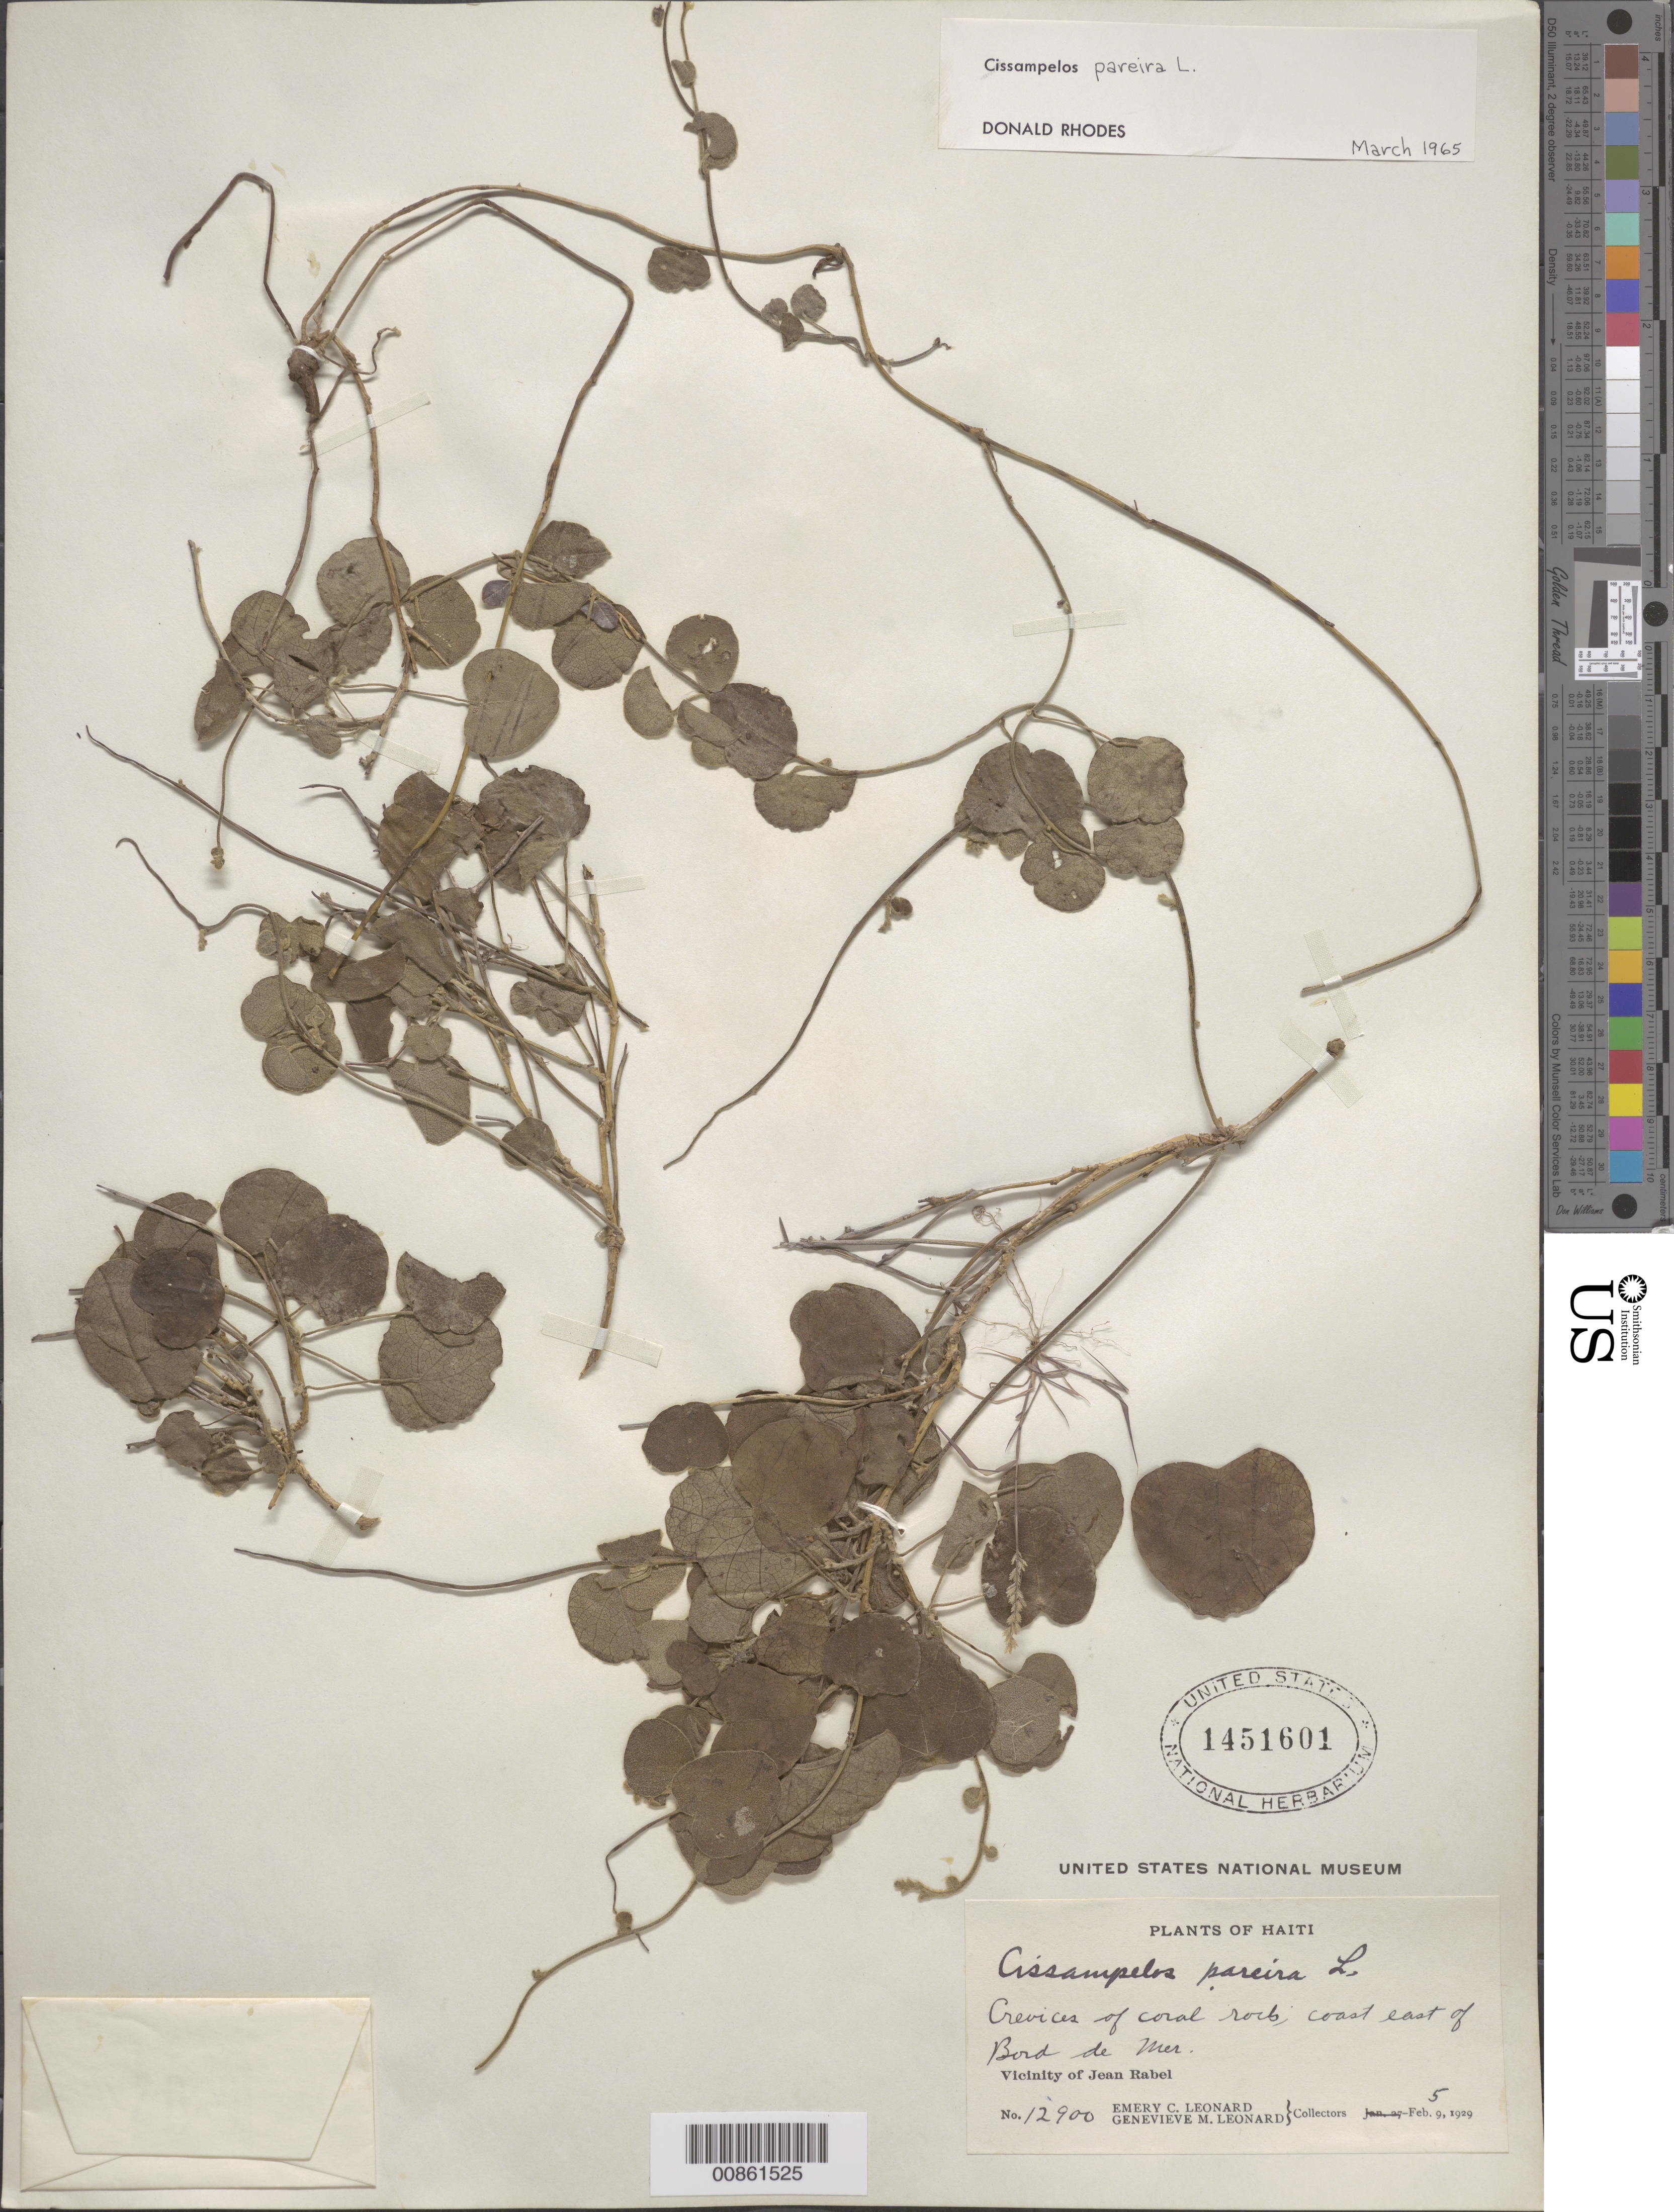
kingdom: Plantae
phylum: Tracheophyta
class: Magnoliopsida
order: Ranunculales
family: Menispermaceae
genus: Cissampelos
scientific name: Cissampelos pareira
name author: L.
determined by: Rhodes, D.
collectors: E. C. Leonard & G. M. Leonard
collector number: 12900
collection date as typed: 05 Feb 1929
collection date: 1929-02-05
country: Haiti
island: Hispaniola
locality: Vicinity of Jean Rabel; coast east of Bord du Mer.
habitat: Crevices of coral rock.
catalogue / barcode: US 1451601